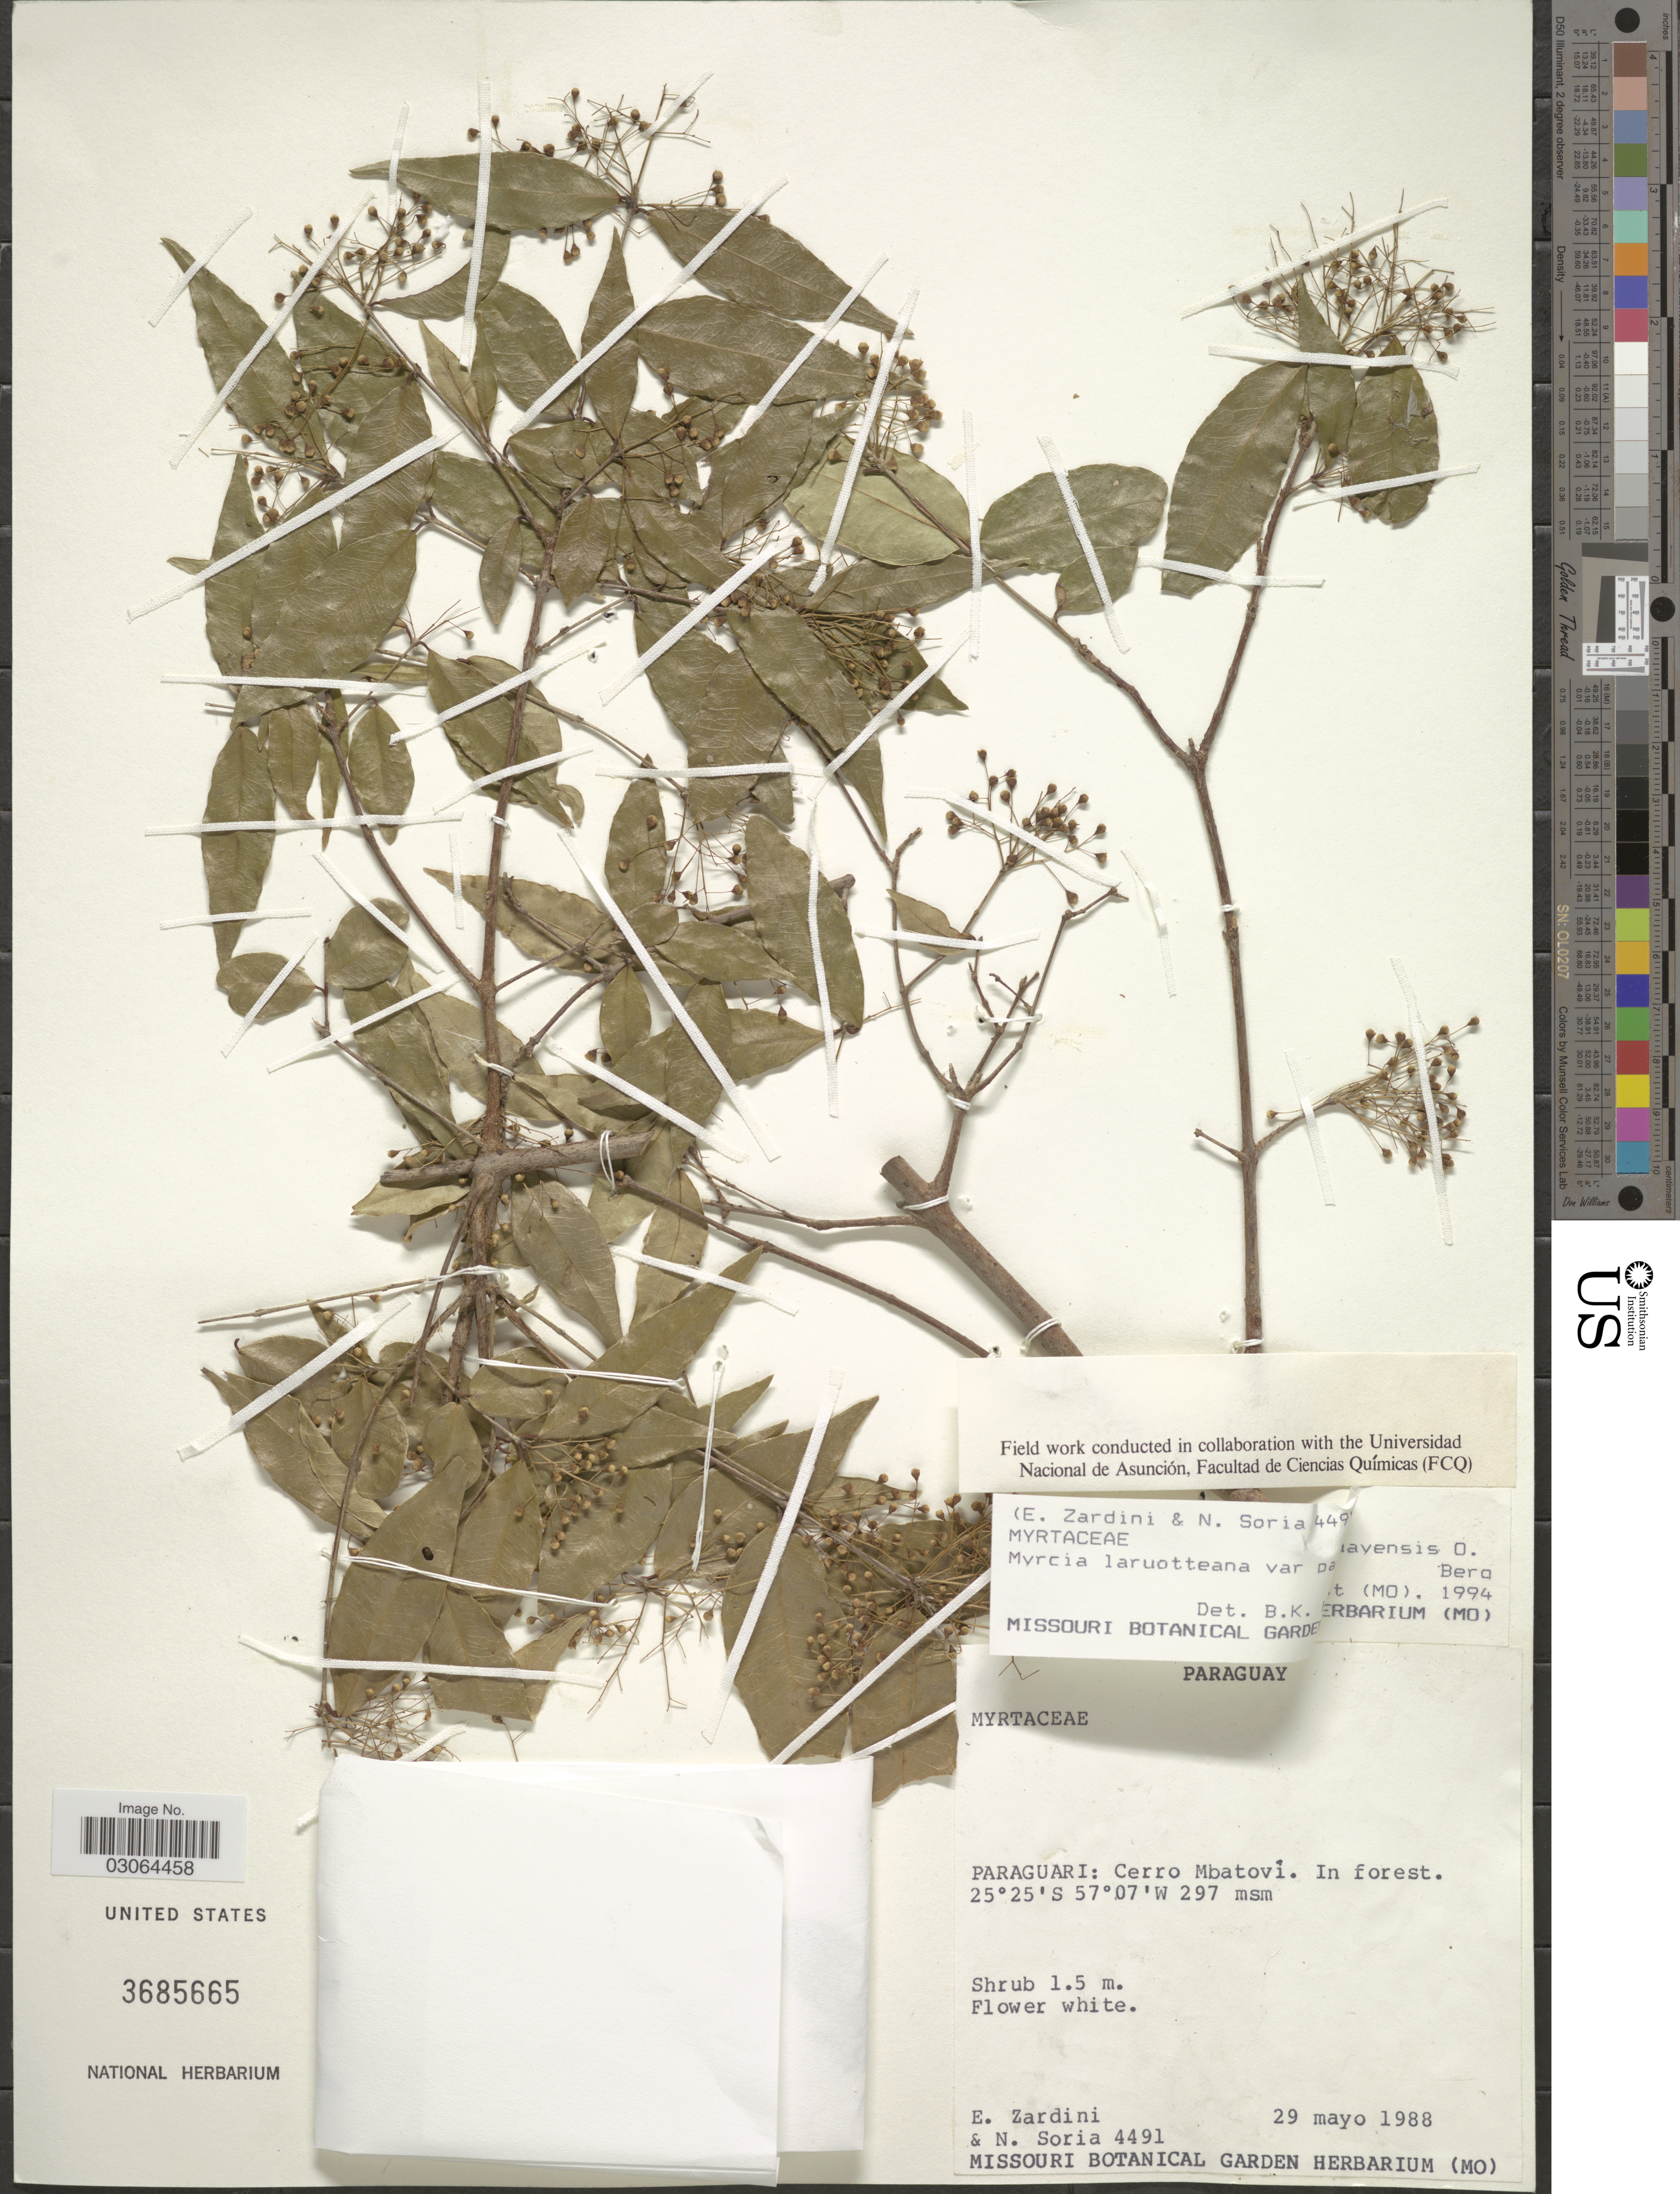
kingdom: Plantae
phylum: Tracheophyta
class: Magnoliopsida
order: Myrtales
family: Myrtaceae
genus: Myrcia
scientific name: Myrcia laruotteana var. paraguayensis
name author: (O. Berg) D. Legrand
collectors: E. Zardini & N. Soria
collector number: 4491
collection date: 1988-05-29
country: Paraguay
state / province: Paraguari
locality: Cerro Mbatoví.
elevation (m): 297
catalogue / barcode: US 3685665